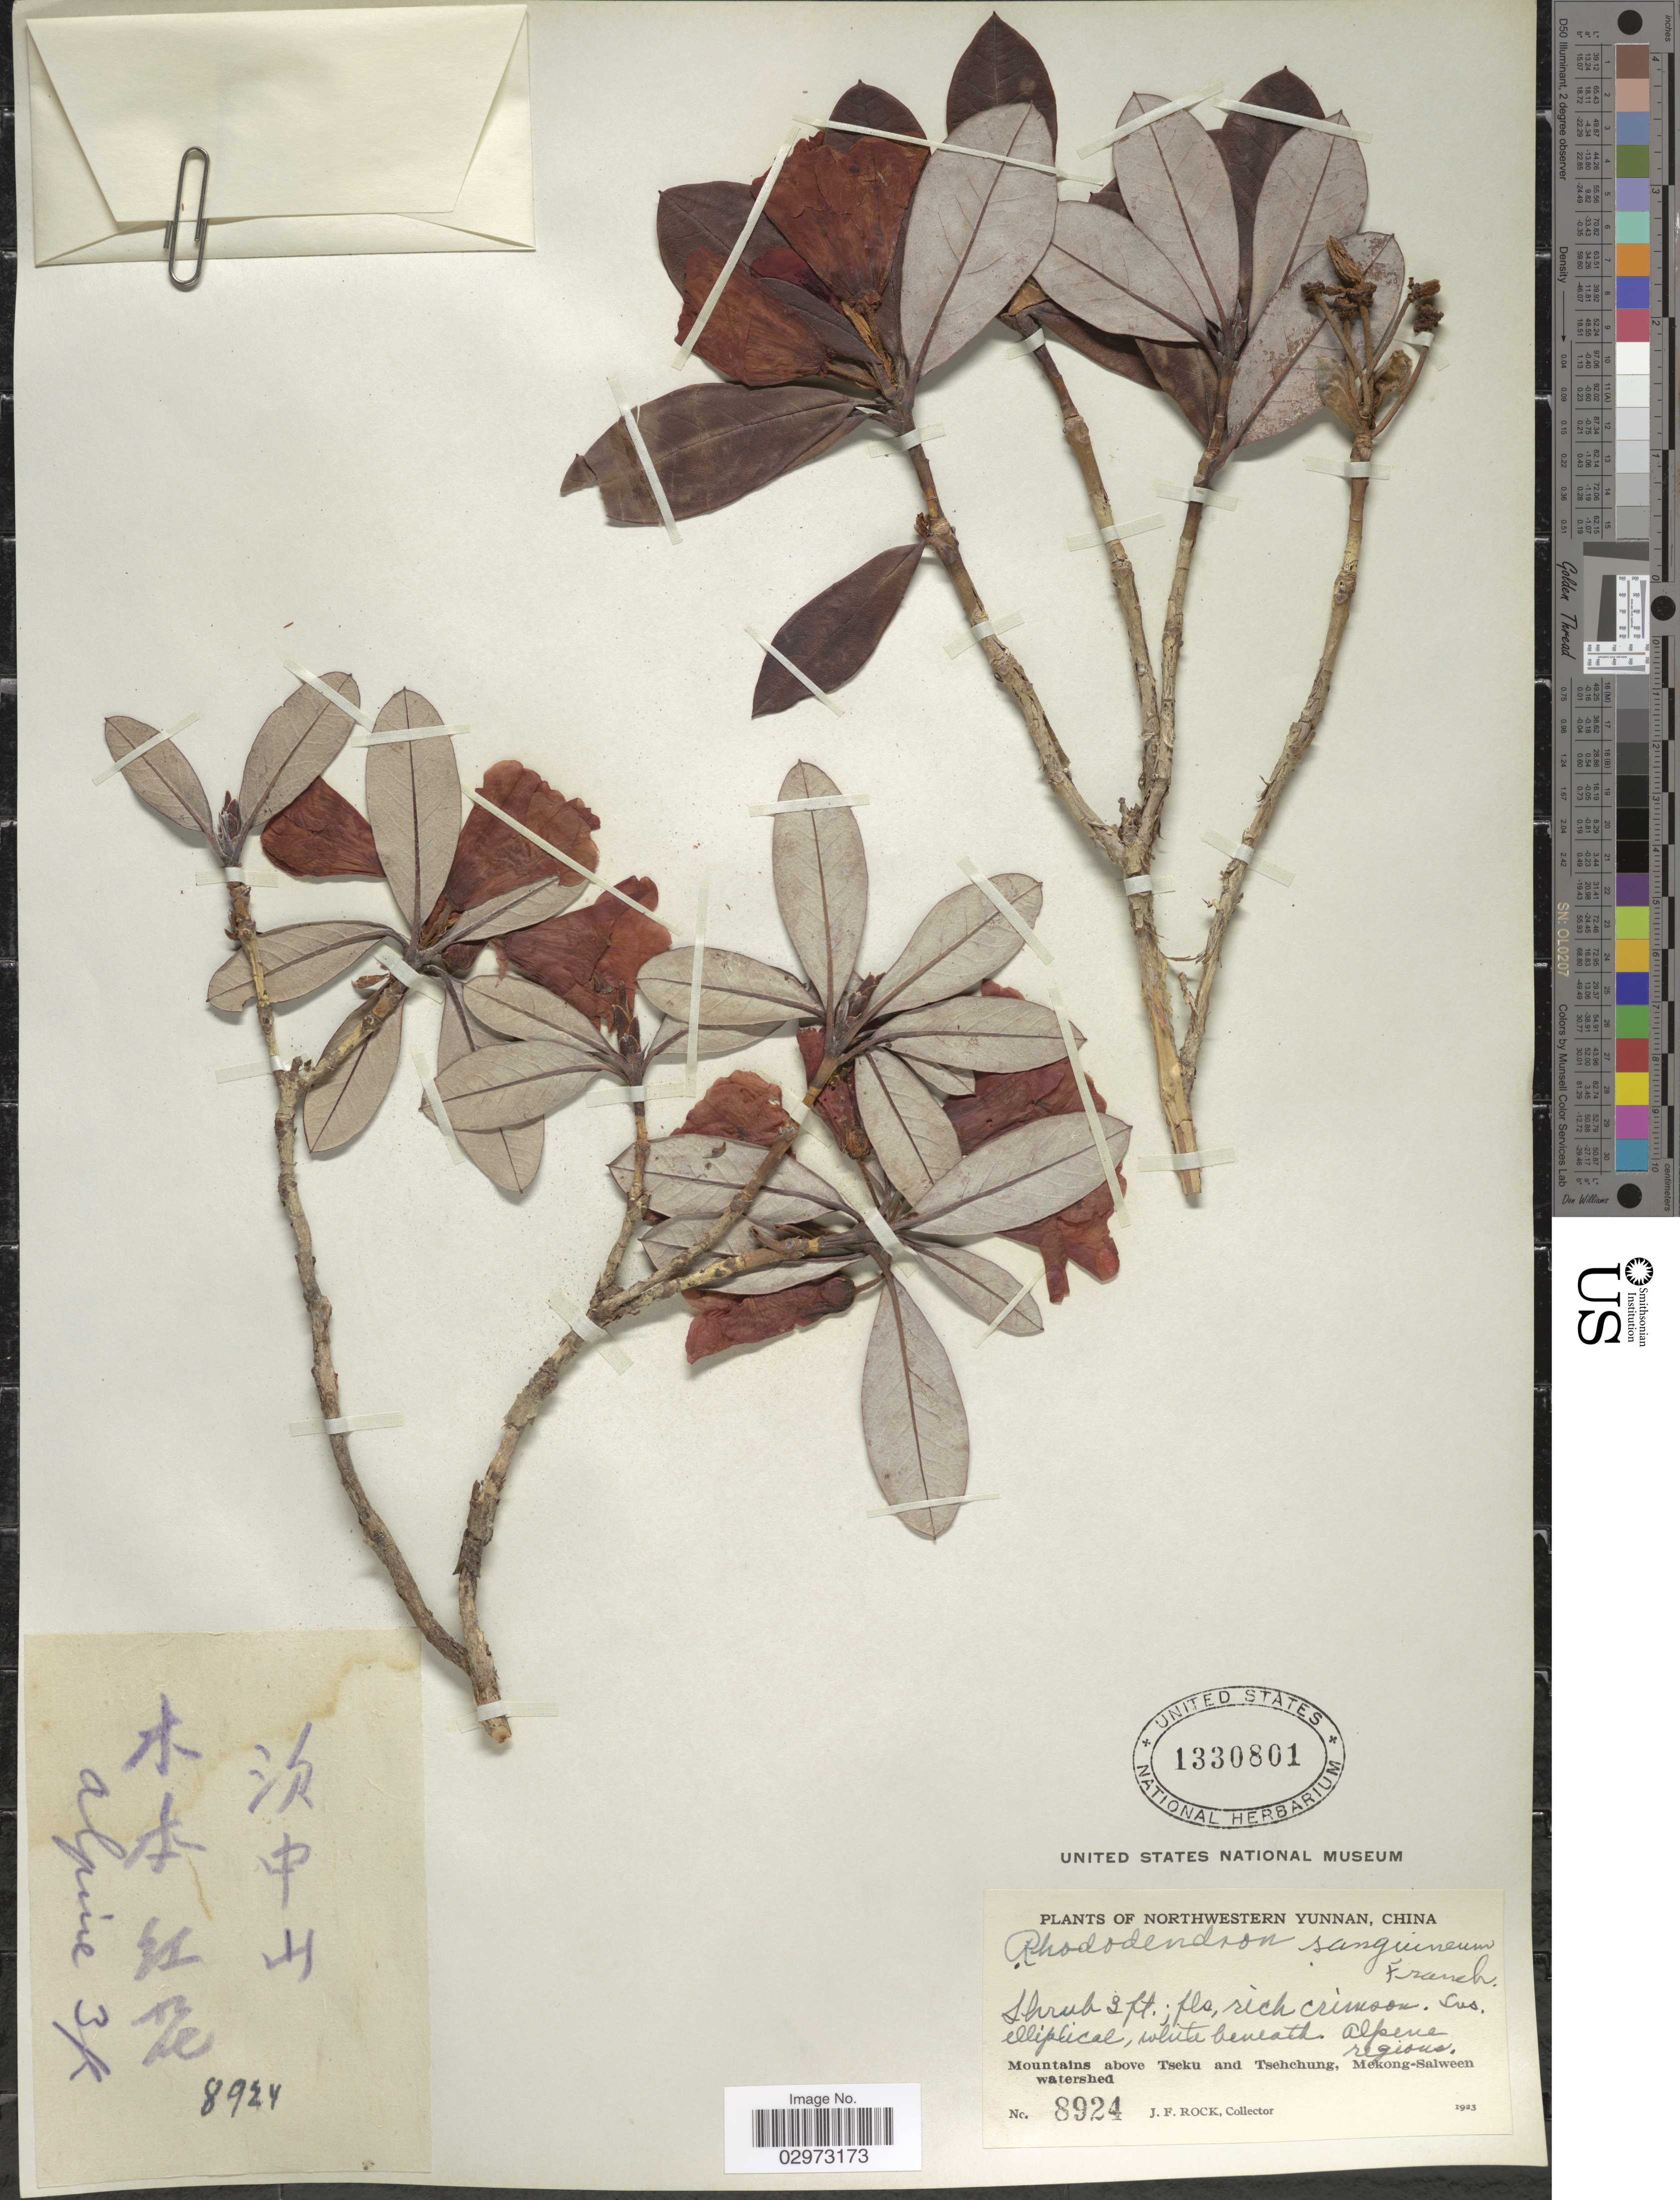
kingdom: Plantae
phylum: Tracheophyta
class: Magnoliopsida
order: Ericales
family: Ericaceae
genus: Rhododendron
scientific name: Rhododendron sanguineum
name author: Franch.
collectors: J. Rock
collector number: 8924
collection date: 1923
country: China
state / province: Yunnan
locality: Northwestern Yunnan. Alpine regions. Mountains above Tseku and Tsehchung, Mekong-Salween watershed.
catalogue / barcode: US 1330801